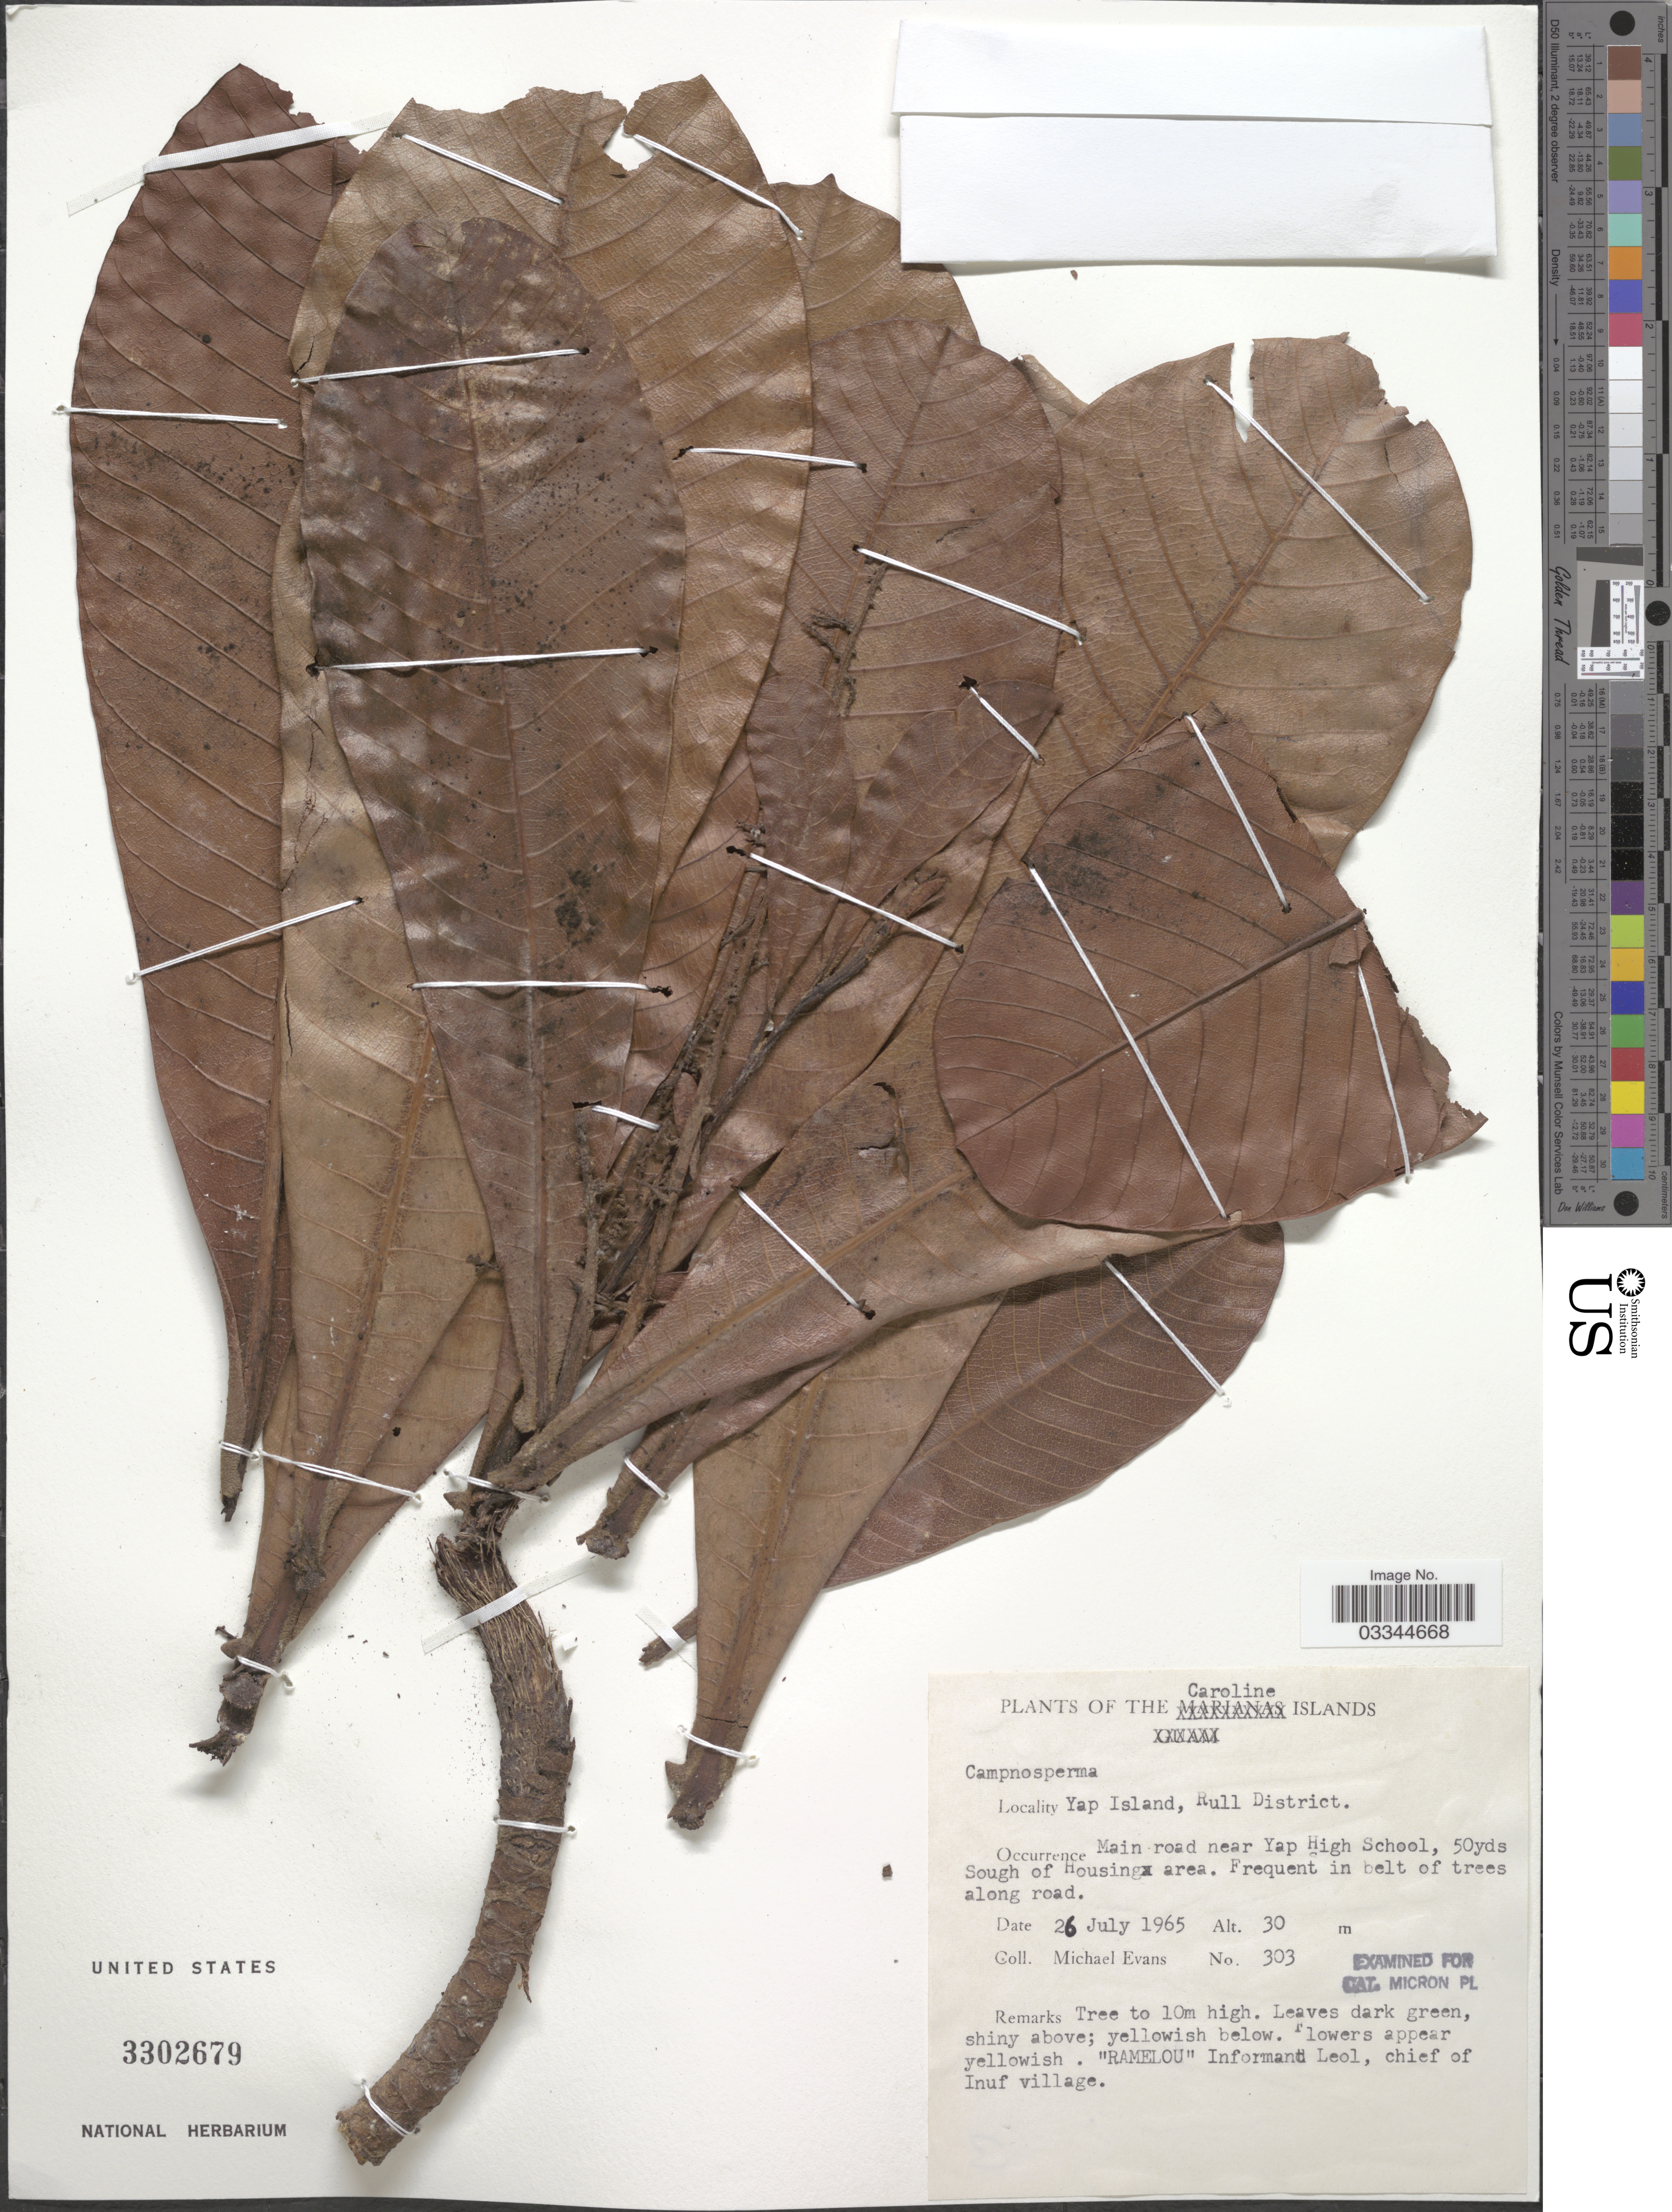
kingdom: Plantae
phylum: Tracheophyta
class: Magnoliopsida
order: Sapindales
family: Anacardiaceae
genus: Campnosperma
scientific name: Campnosperma sp.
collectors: M. Evans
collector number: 303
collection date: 1965-07-26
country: Micronesia, Federated States of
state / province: Yap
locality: The Caroline Islands, Yap Island, Rull District, Main road near Yap High School, 50yds Sough of Housing area.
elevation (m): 30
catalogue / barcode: US 3302679